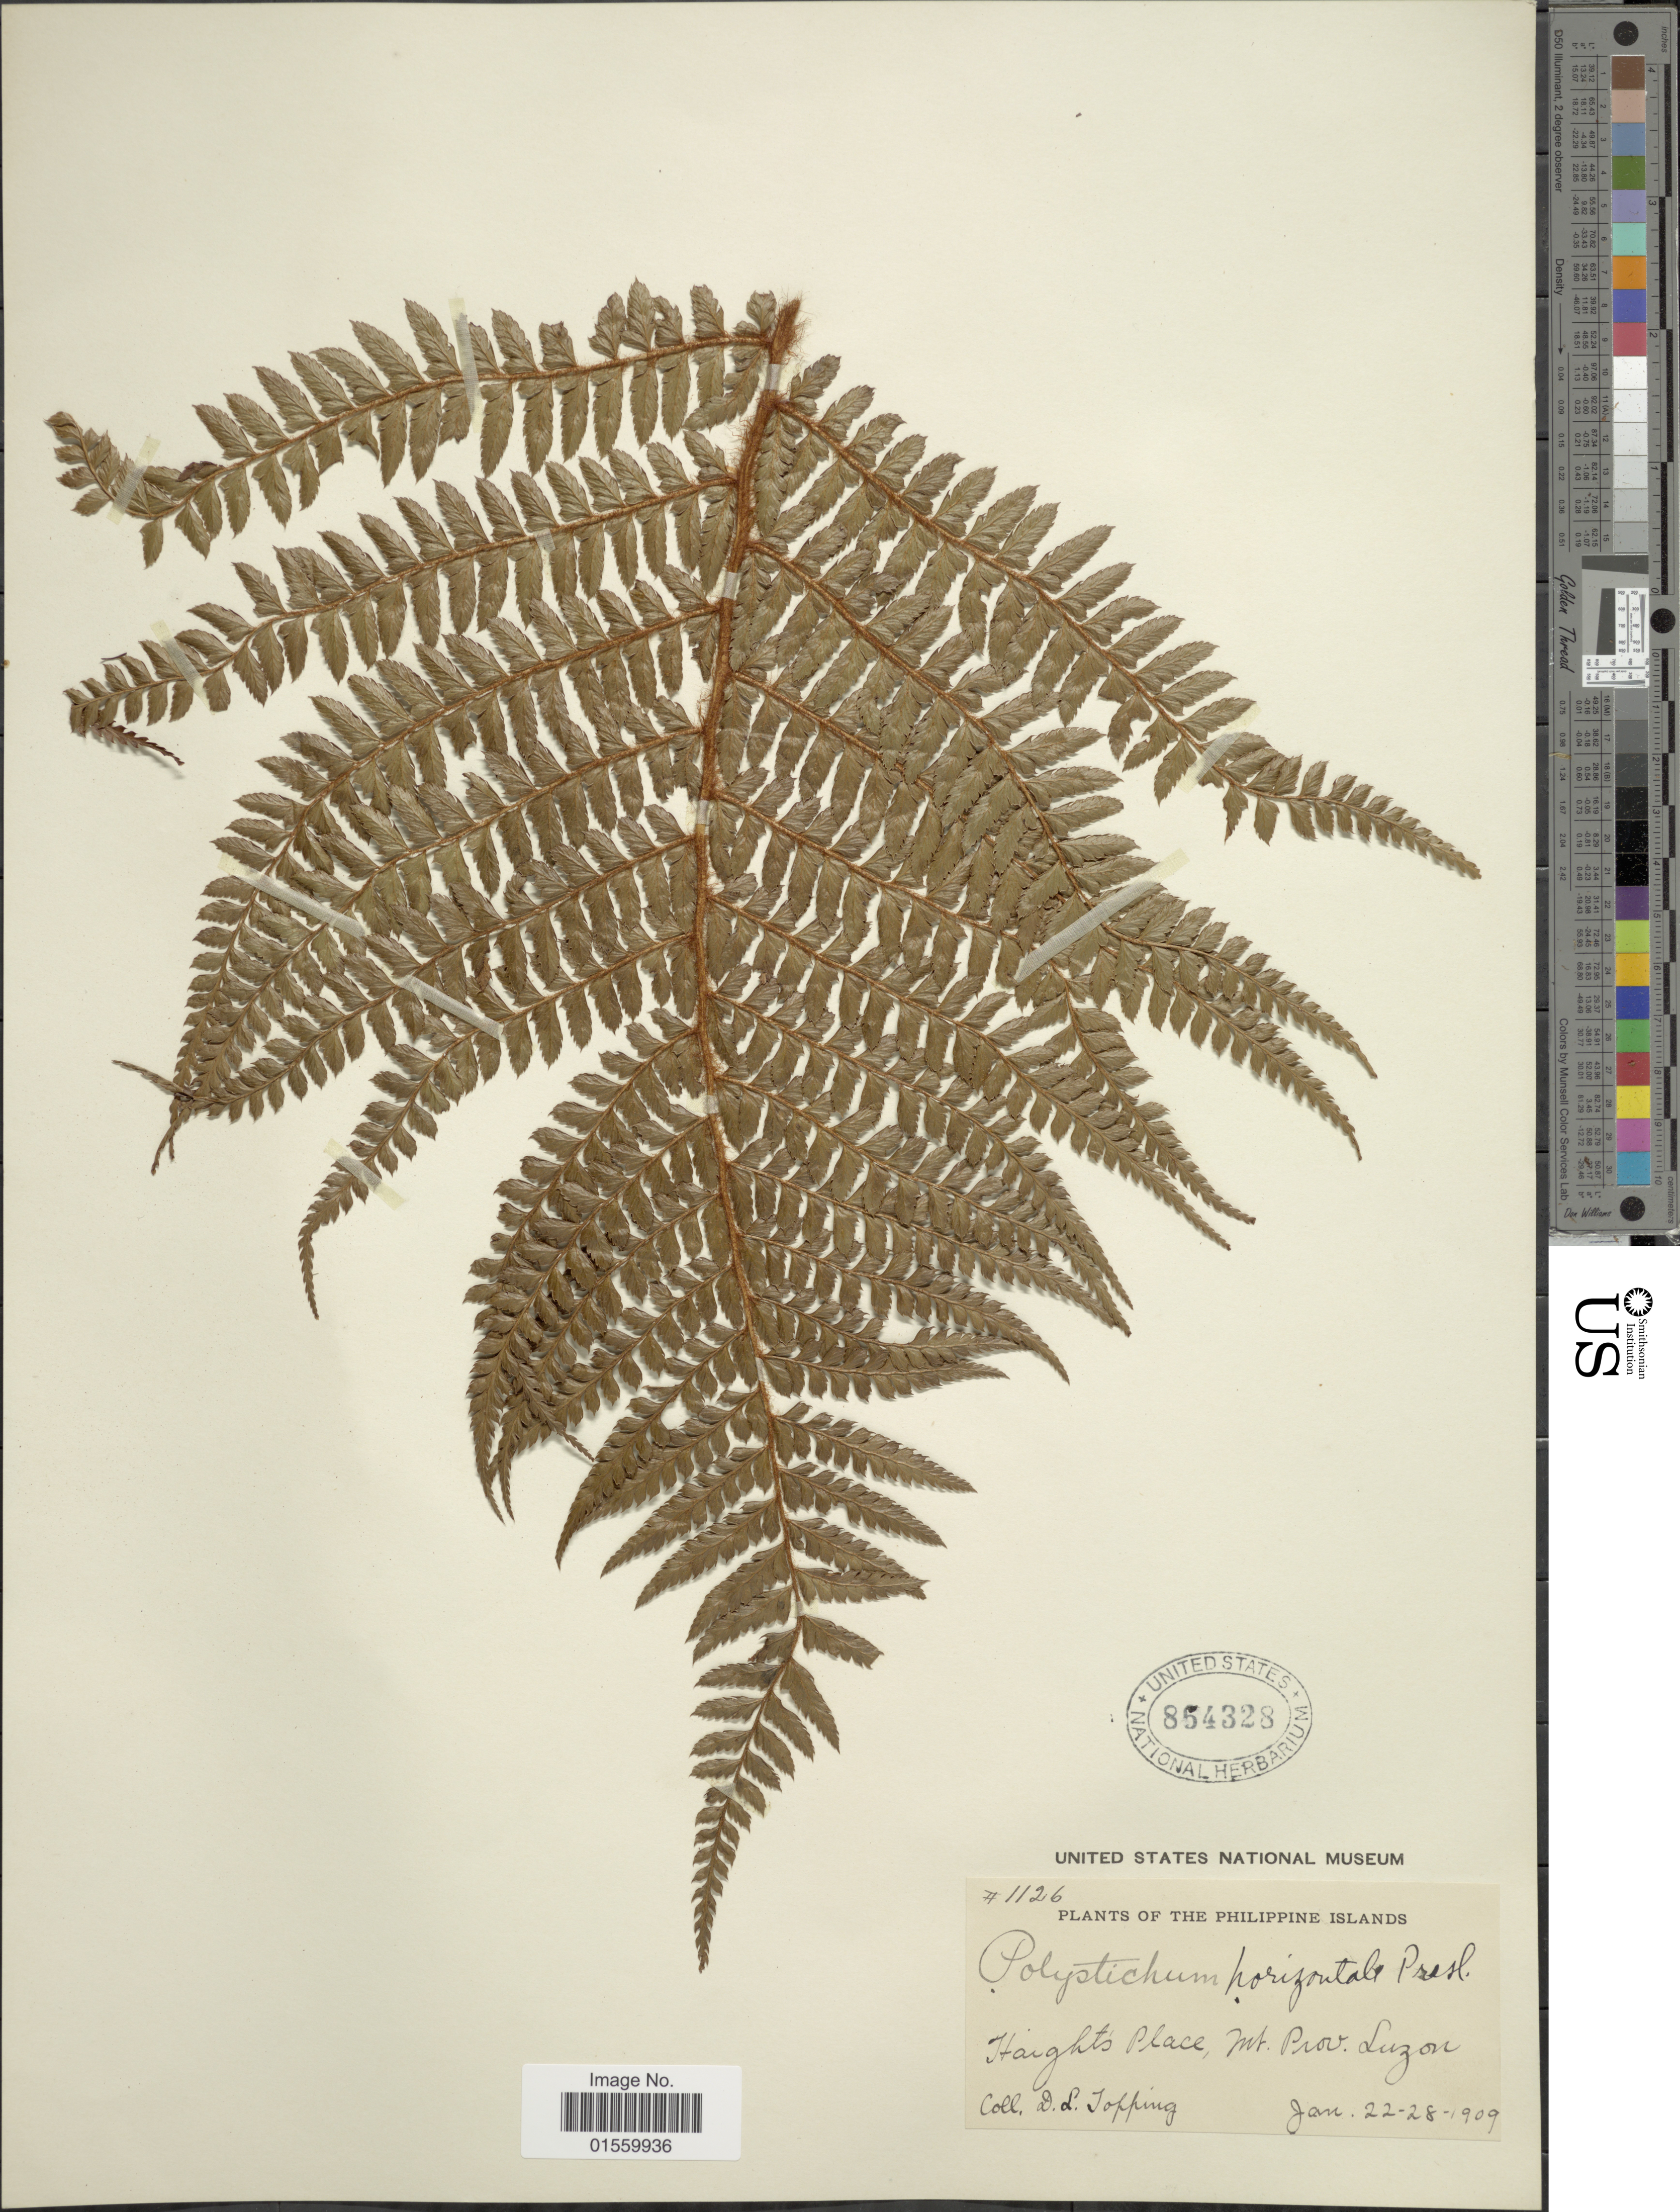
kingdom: Plantae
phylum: Tracheophyta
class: Polypodiopsida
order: Polypodiales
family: Dryopteridaceae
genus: Polystichum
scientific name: Polystichum horizontale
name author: C. Presl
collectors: D. L. Topping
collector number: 1126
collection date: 1909-01-22/1909-01-28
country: Philippines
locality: Philippine Islands, Haights Place, Mt. Prov., Luzon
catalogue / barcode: US 854328